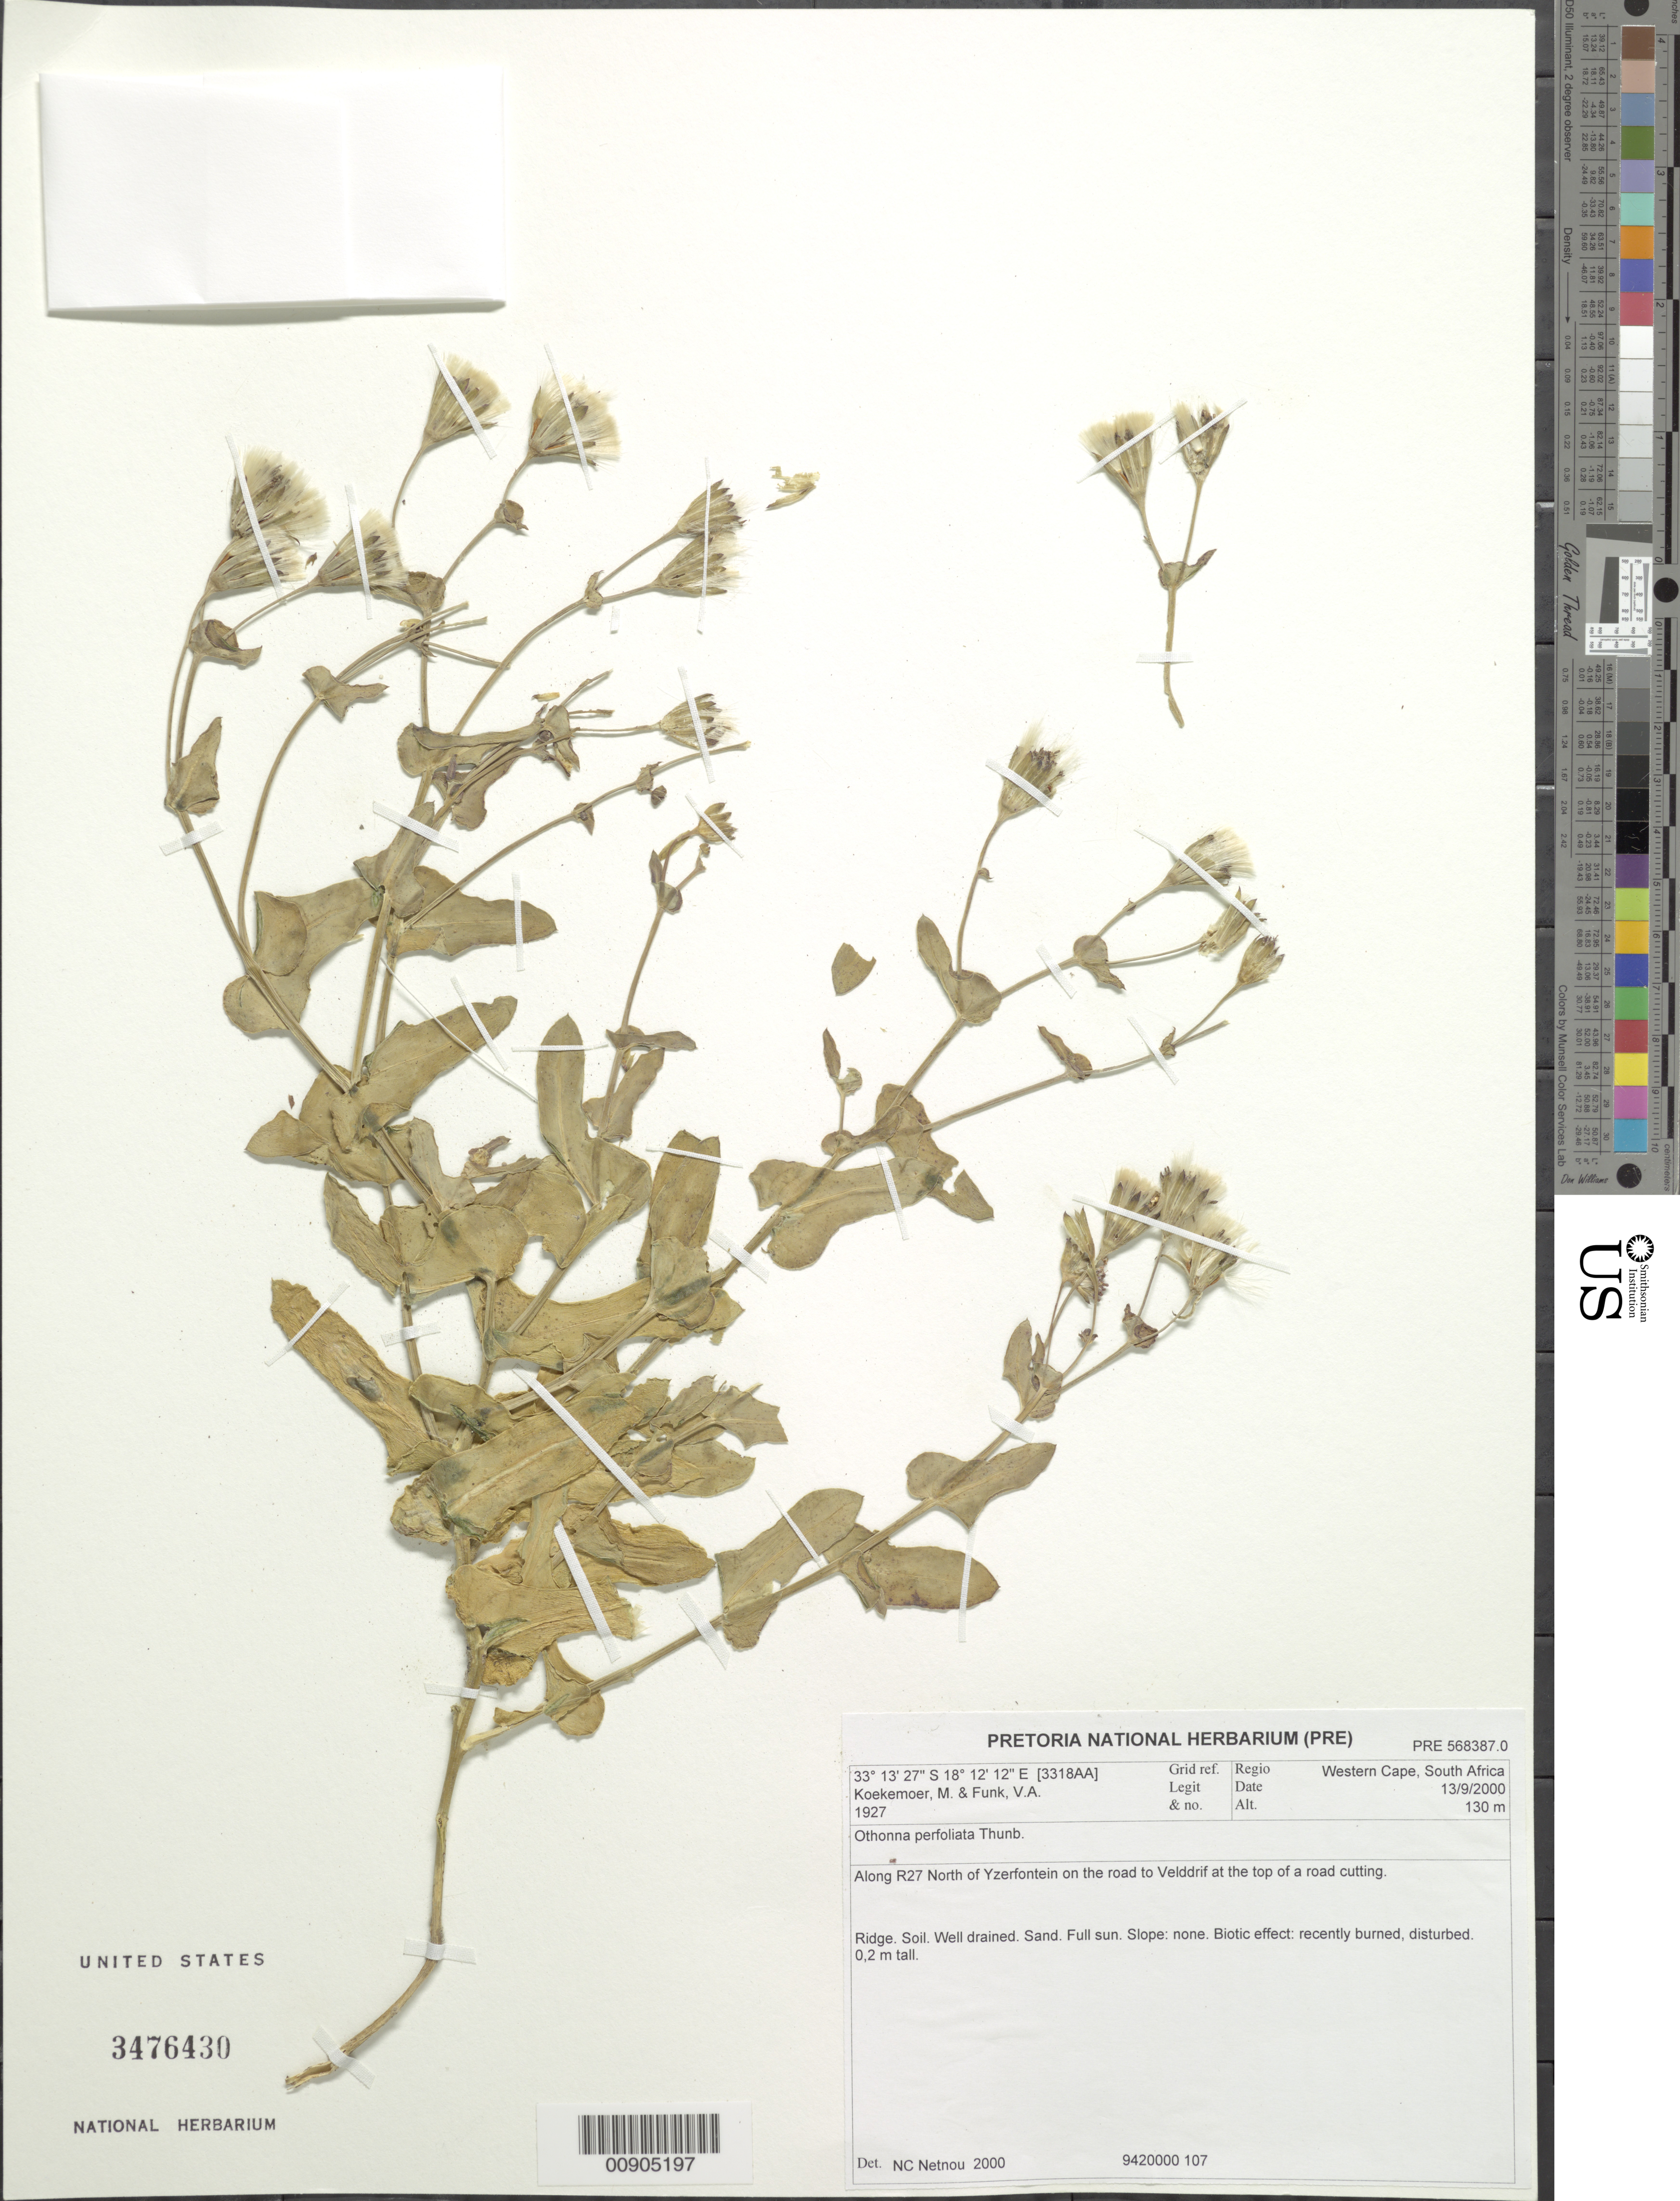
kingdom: Plantae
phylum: Tracheophyta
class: Magnoliopsida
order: Asterales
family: Asteraceae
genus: Othonna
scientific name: Othonna perfoliata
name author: Thunb.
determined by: Netnou, N. C.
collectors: M. Koekemoer & V. Funk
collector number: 1927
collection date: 2000-09-13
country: South Africa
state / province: Western Cape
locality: R27 N of Yzerfontein, on road to Velddrif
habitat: Ridge, well-drained, sand, full sun, recently burned, disturbed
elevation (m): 130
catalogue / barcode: US 3476430